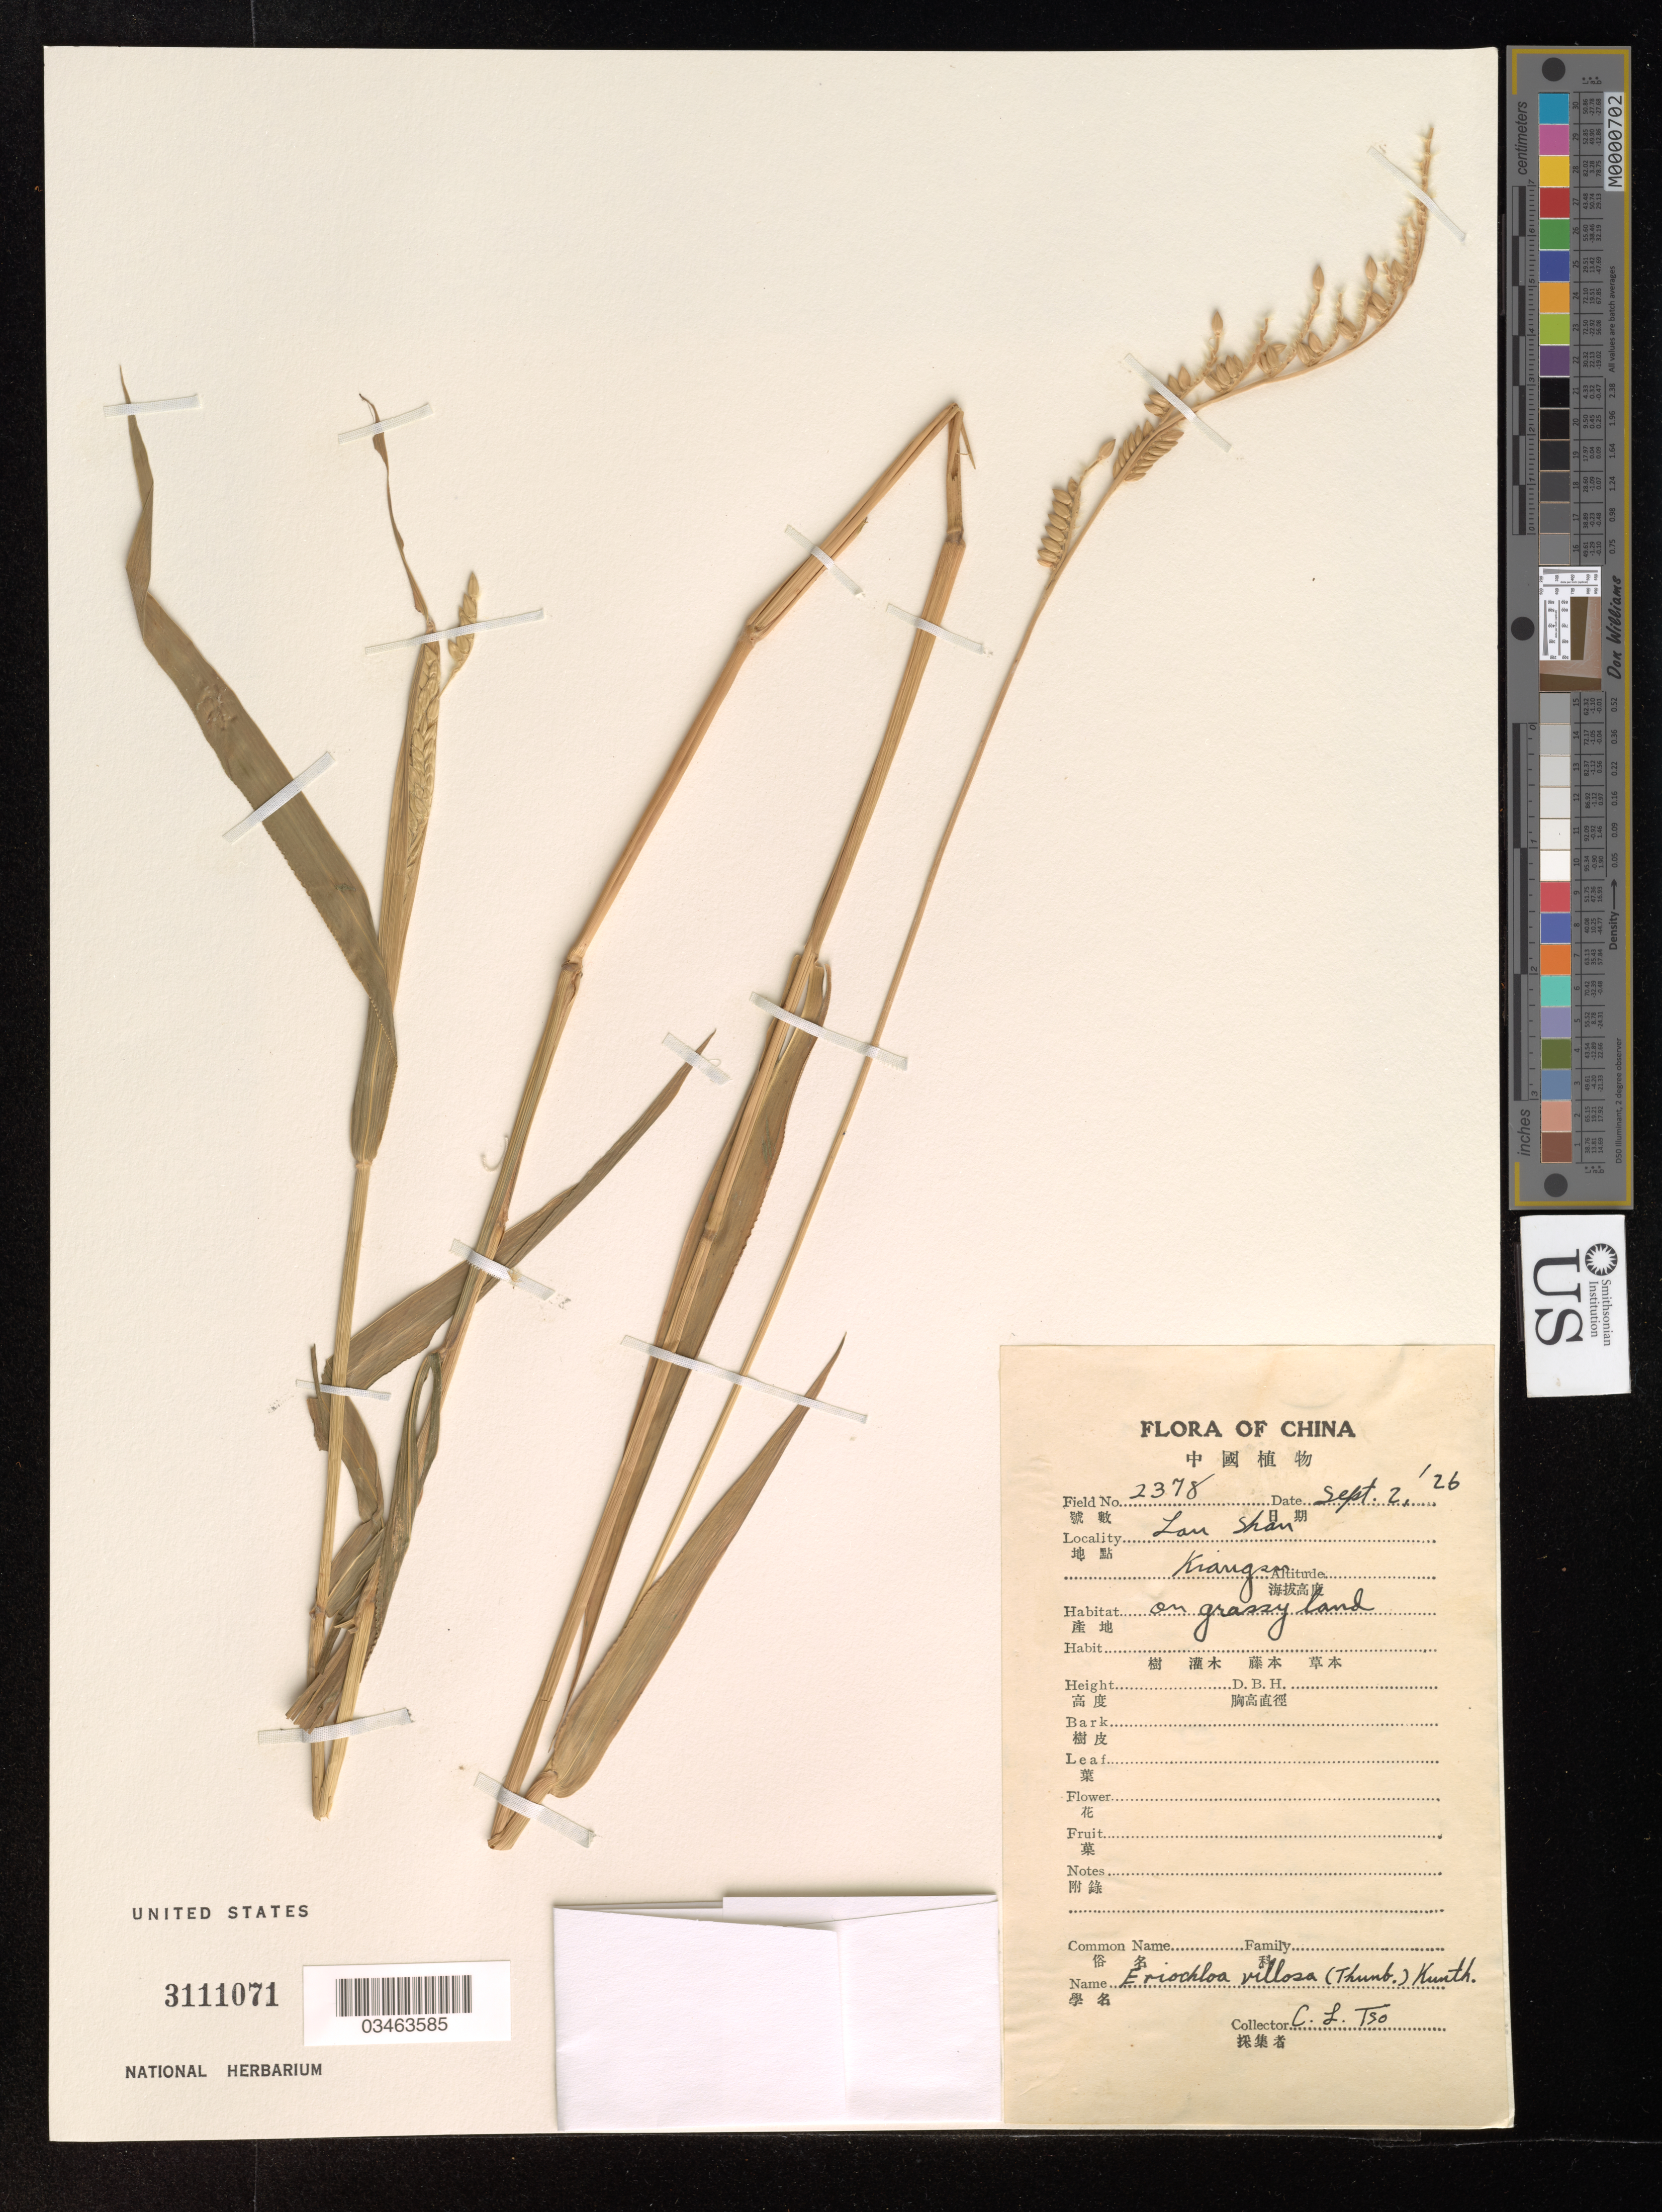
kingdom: Plantae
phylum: Tracheophyta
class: Liliopsida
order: Poales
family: Poaceae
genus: Eriochloa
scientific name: Eriochloa villosa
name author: (Thunb.) Kunth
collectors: C. Tso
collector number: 2378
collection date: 1926-09-02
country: China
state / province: Guangxi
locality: Lau Shau.* Kiangsan.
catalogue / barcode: US 3111071